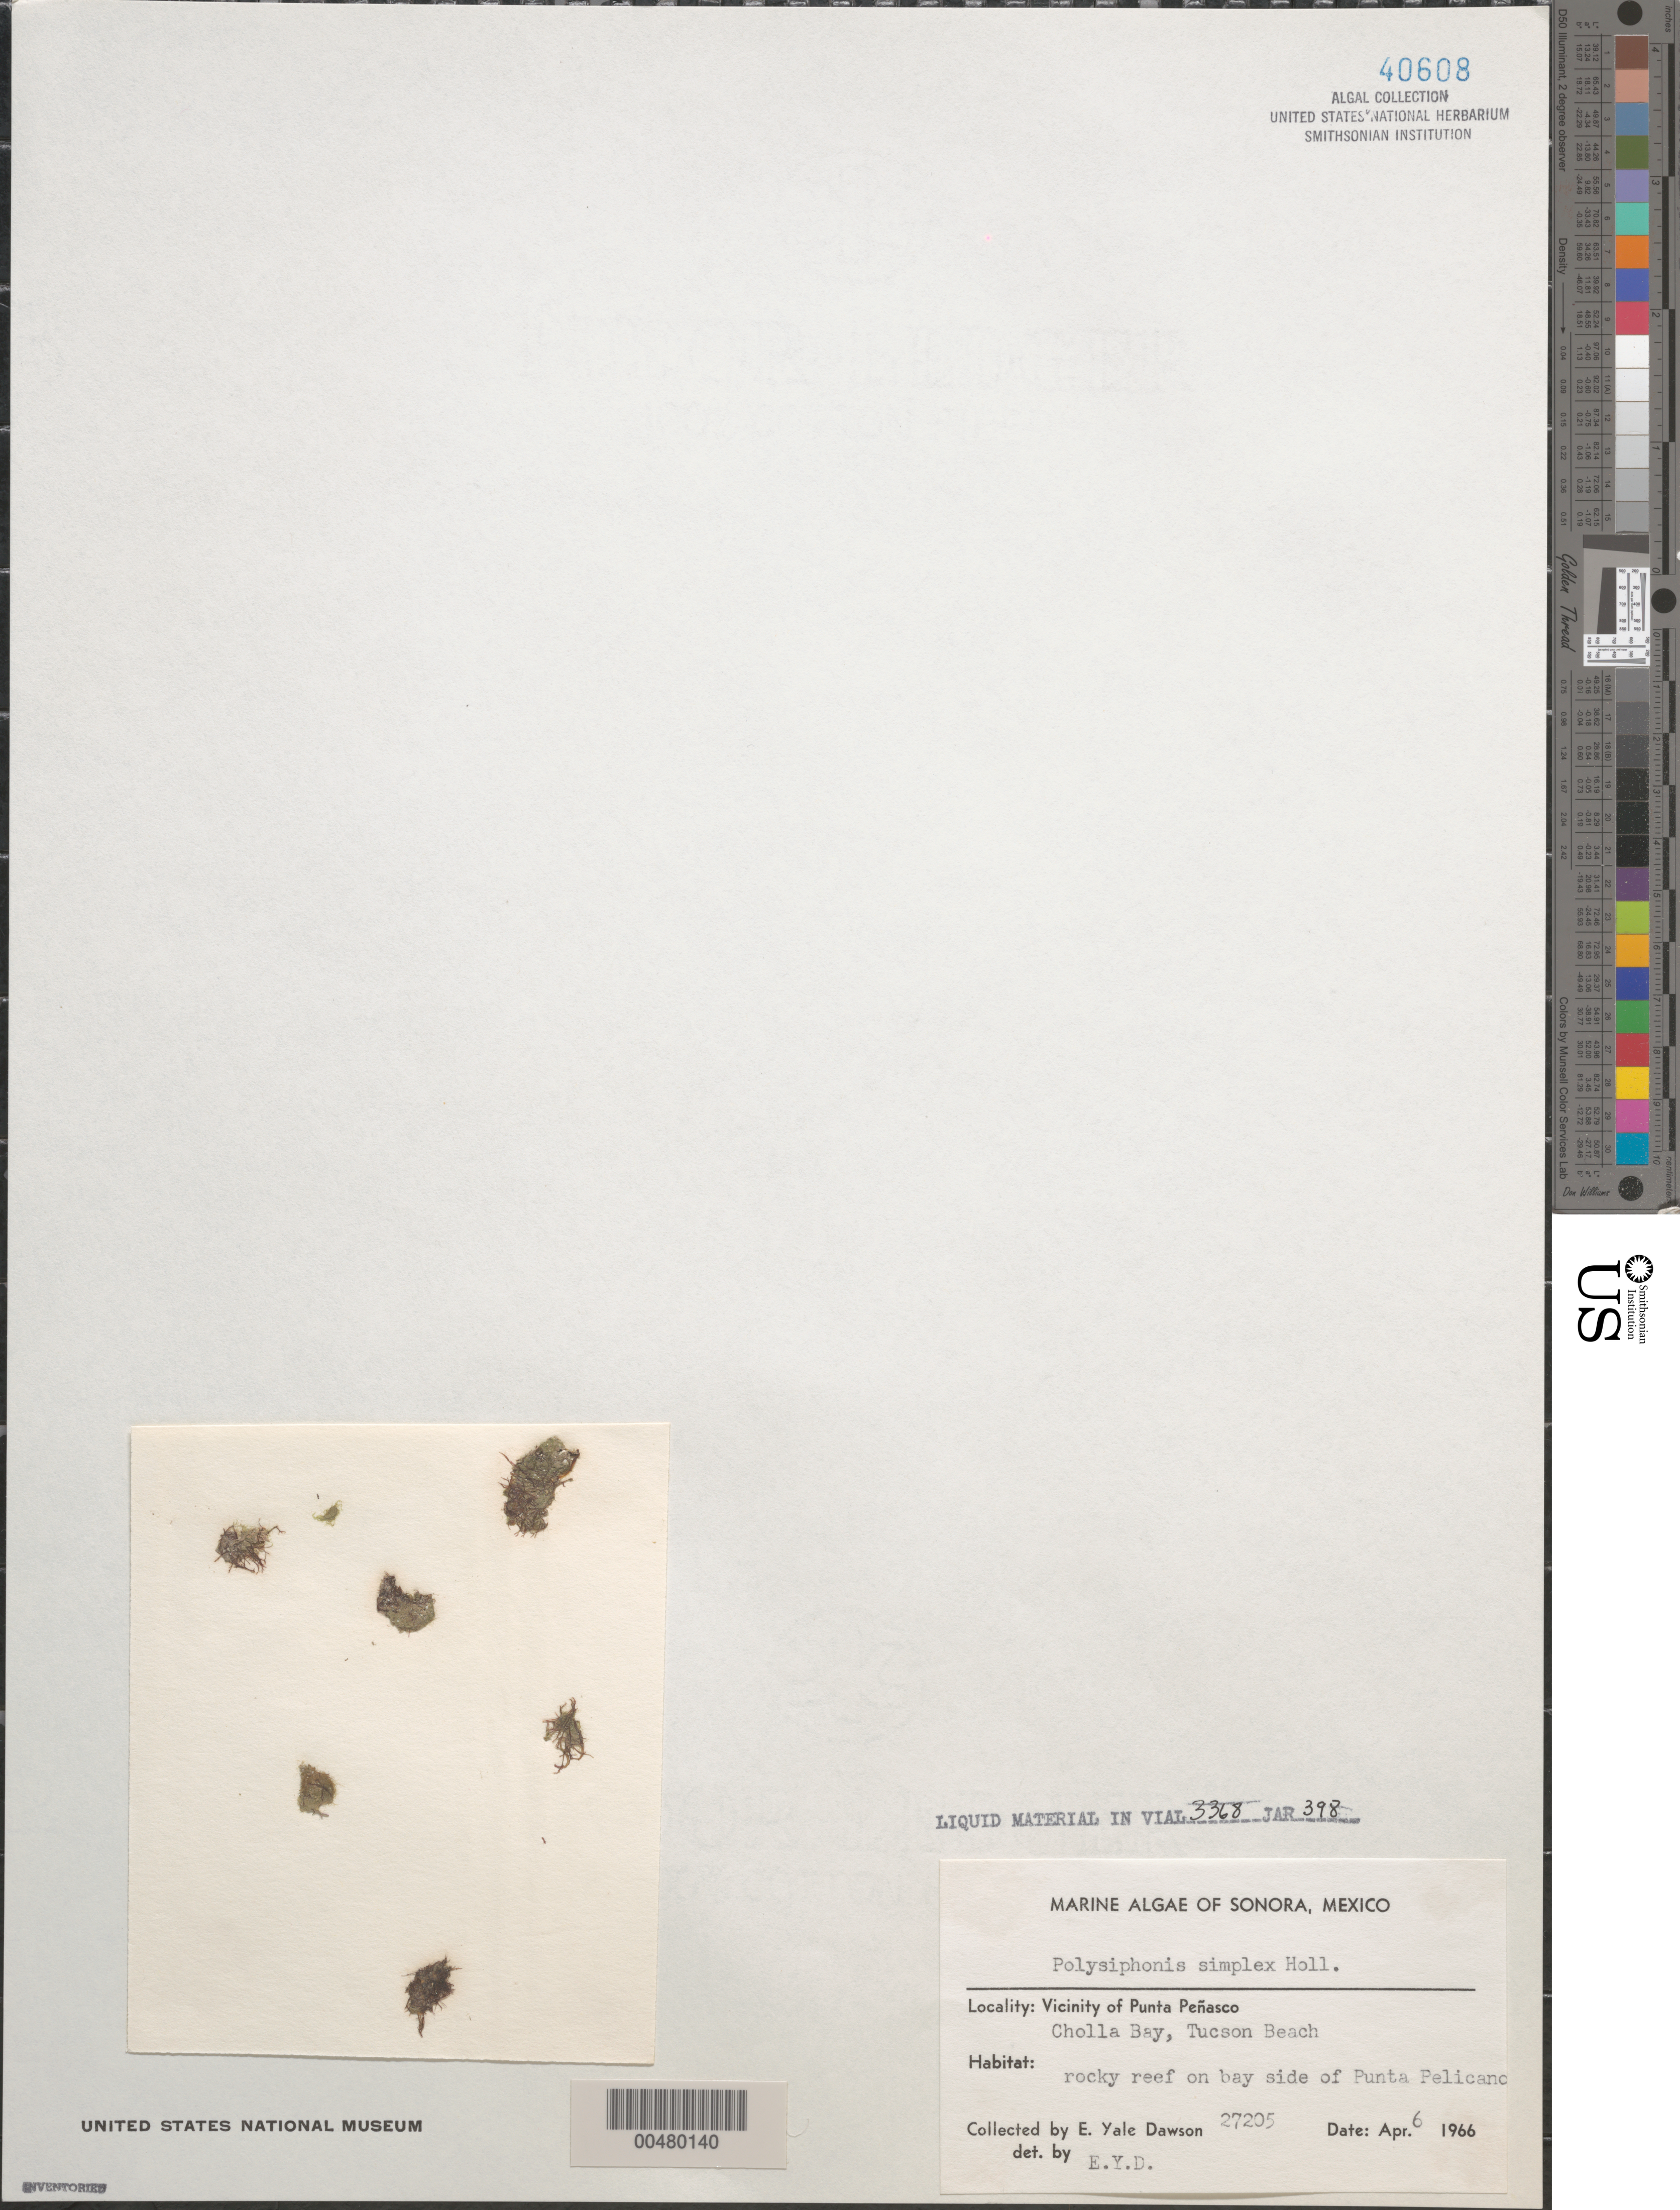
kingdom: Plantae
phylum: Rhodophyta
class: Florideophyceae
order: Ceramiales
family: Rhodomelaceae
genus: Melanothamnus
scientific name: Melanothamnus simplex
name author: (Hollenb.) Diaz-Tapia & Maggs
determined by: Algae name updating Project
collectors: E. Y. Dawson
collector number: EYD 27205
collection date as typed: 06 Apr 1966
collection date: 1966-04-06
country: Mexico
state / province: Sonora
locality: Cholla Bay, Tucson Beach, Punta Pelicano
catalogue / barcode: US 40608